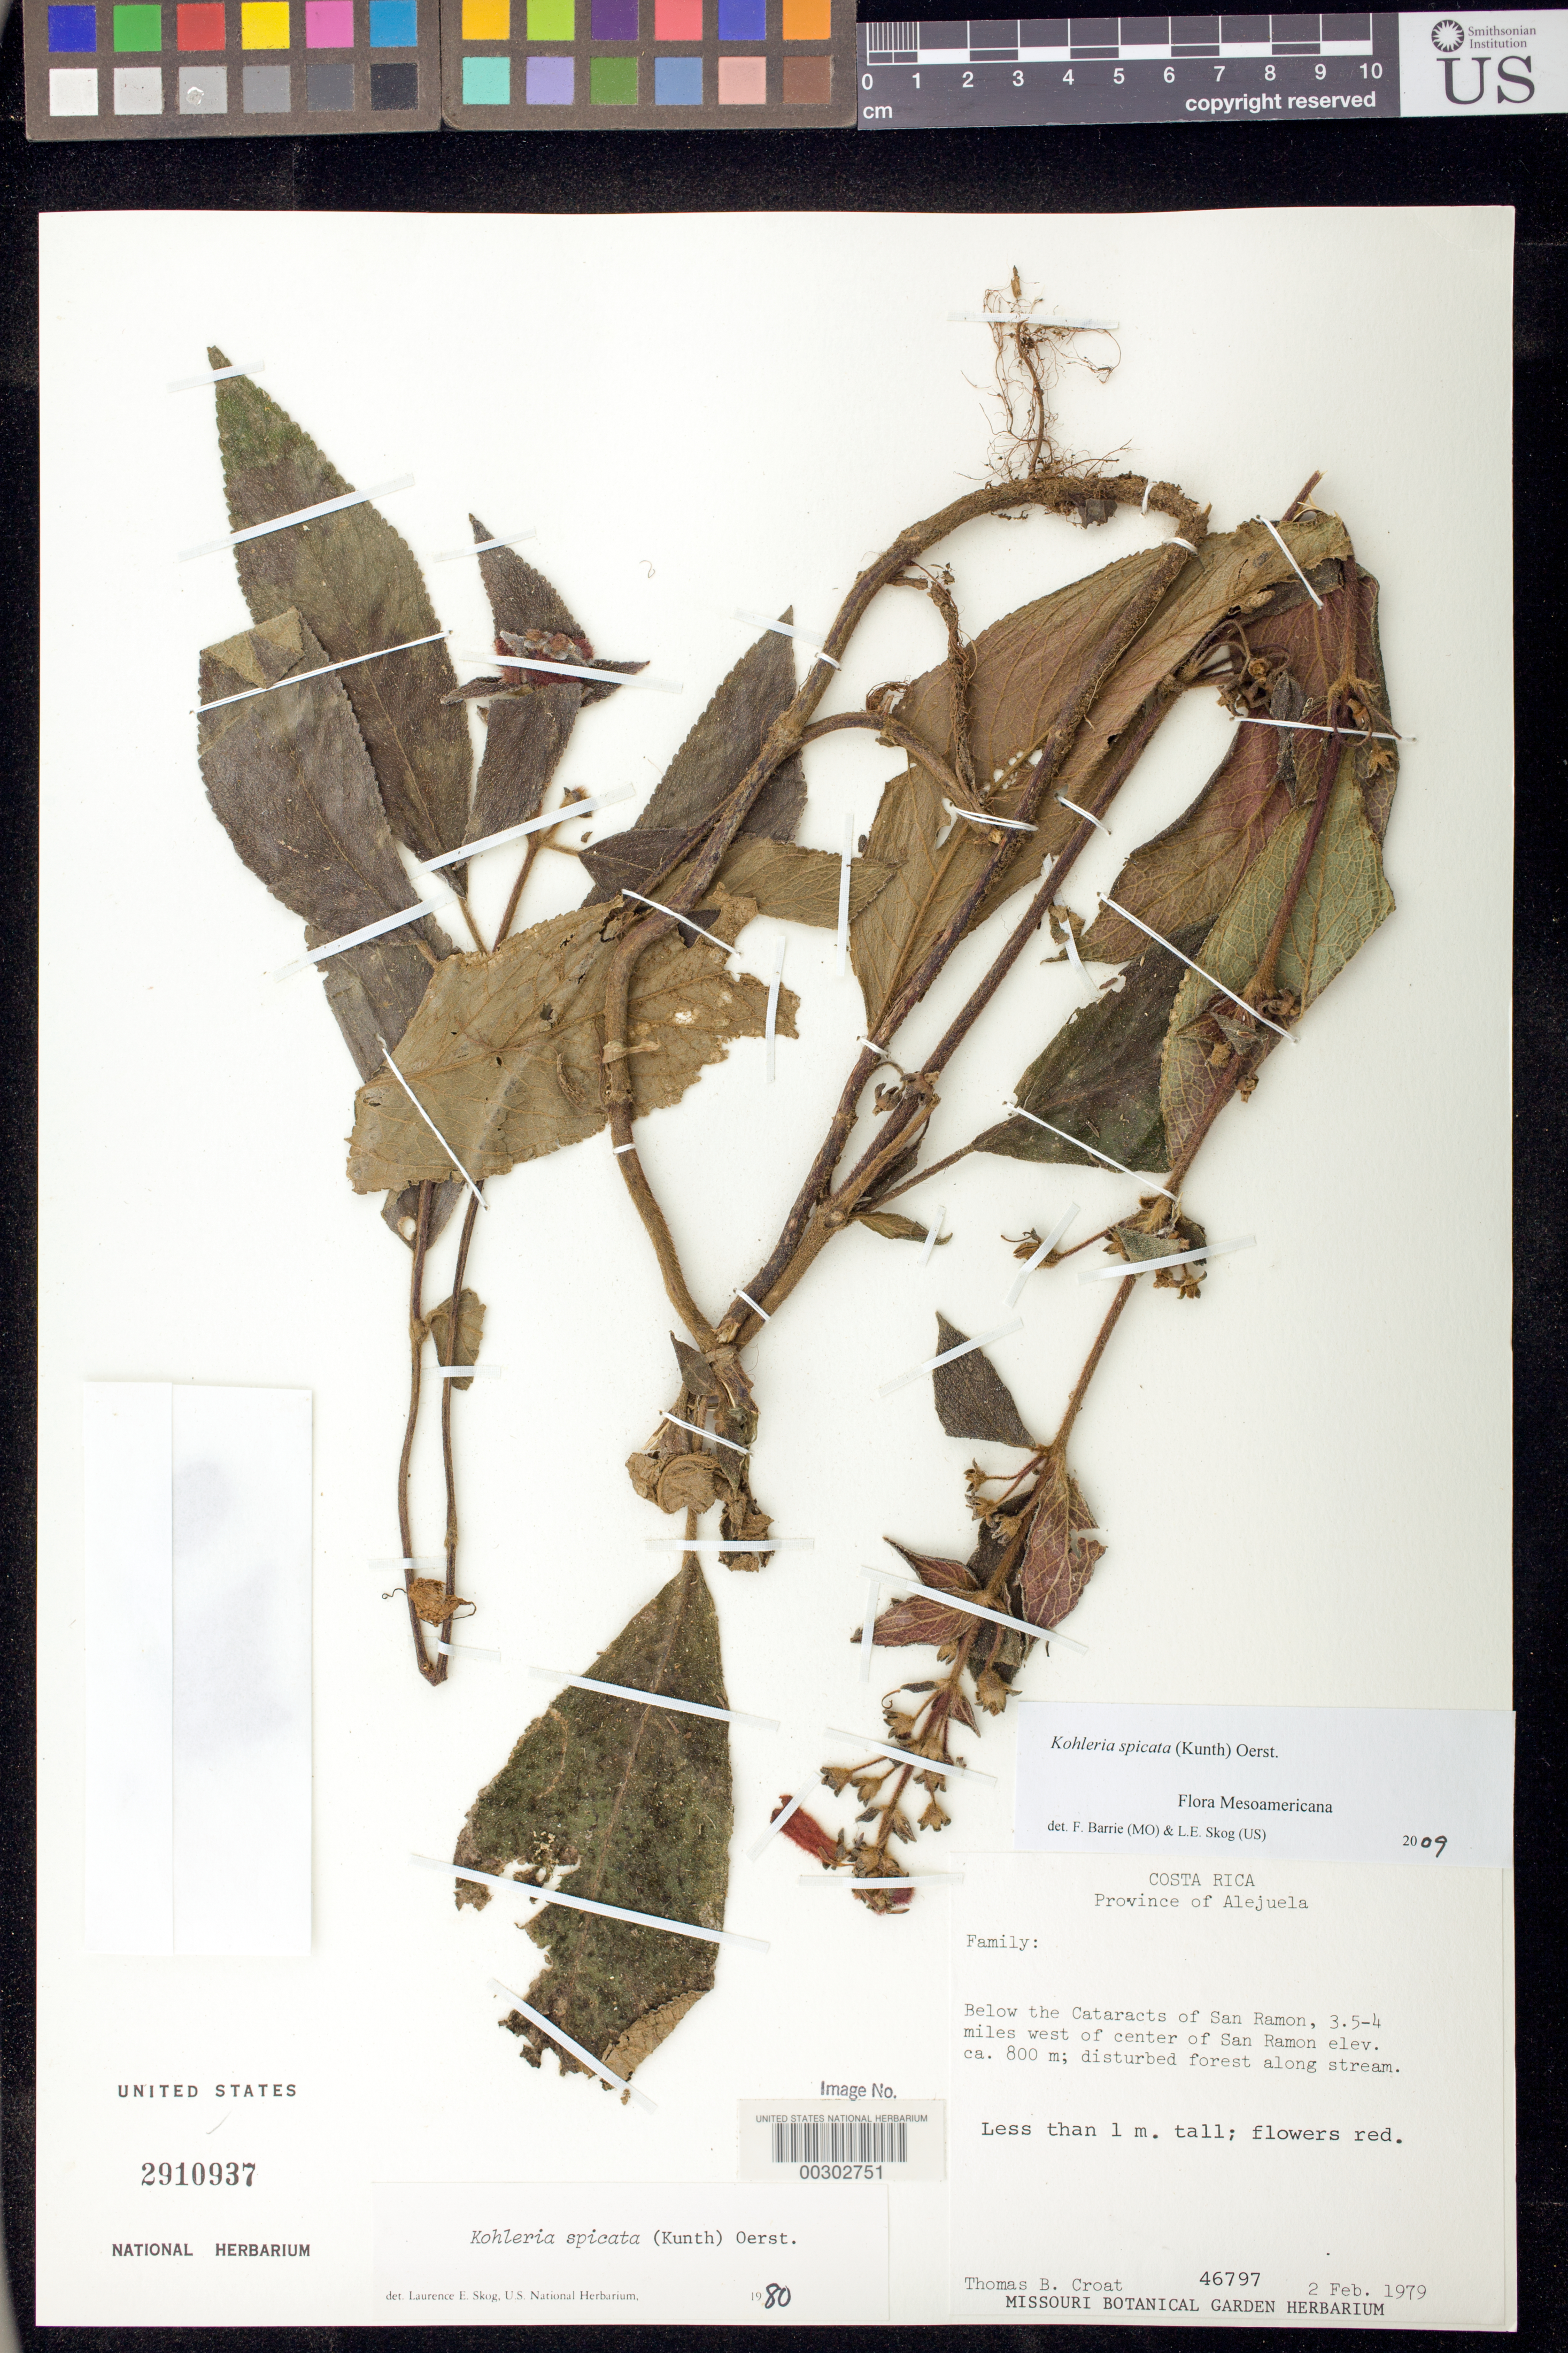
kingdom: Plantae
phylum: Tracheophyta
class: Magnoliopsida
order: Lamiales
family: Gesneriaceae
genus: Kohleria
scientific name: Kohleria spicata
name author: (Kunth) Oerst.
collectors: T. B. Croat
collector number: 46797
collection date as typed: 02 Feb 1979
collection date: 1979-02-02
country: Costa Rica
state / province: Alajuela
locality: Below the cataracts of San Ramon, 3.5-4 mi W of Center of San Ramon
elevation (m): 800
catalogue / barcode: US 2910937